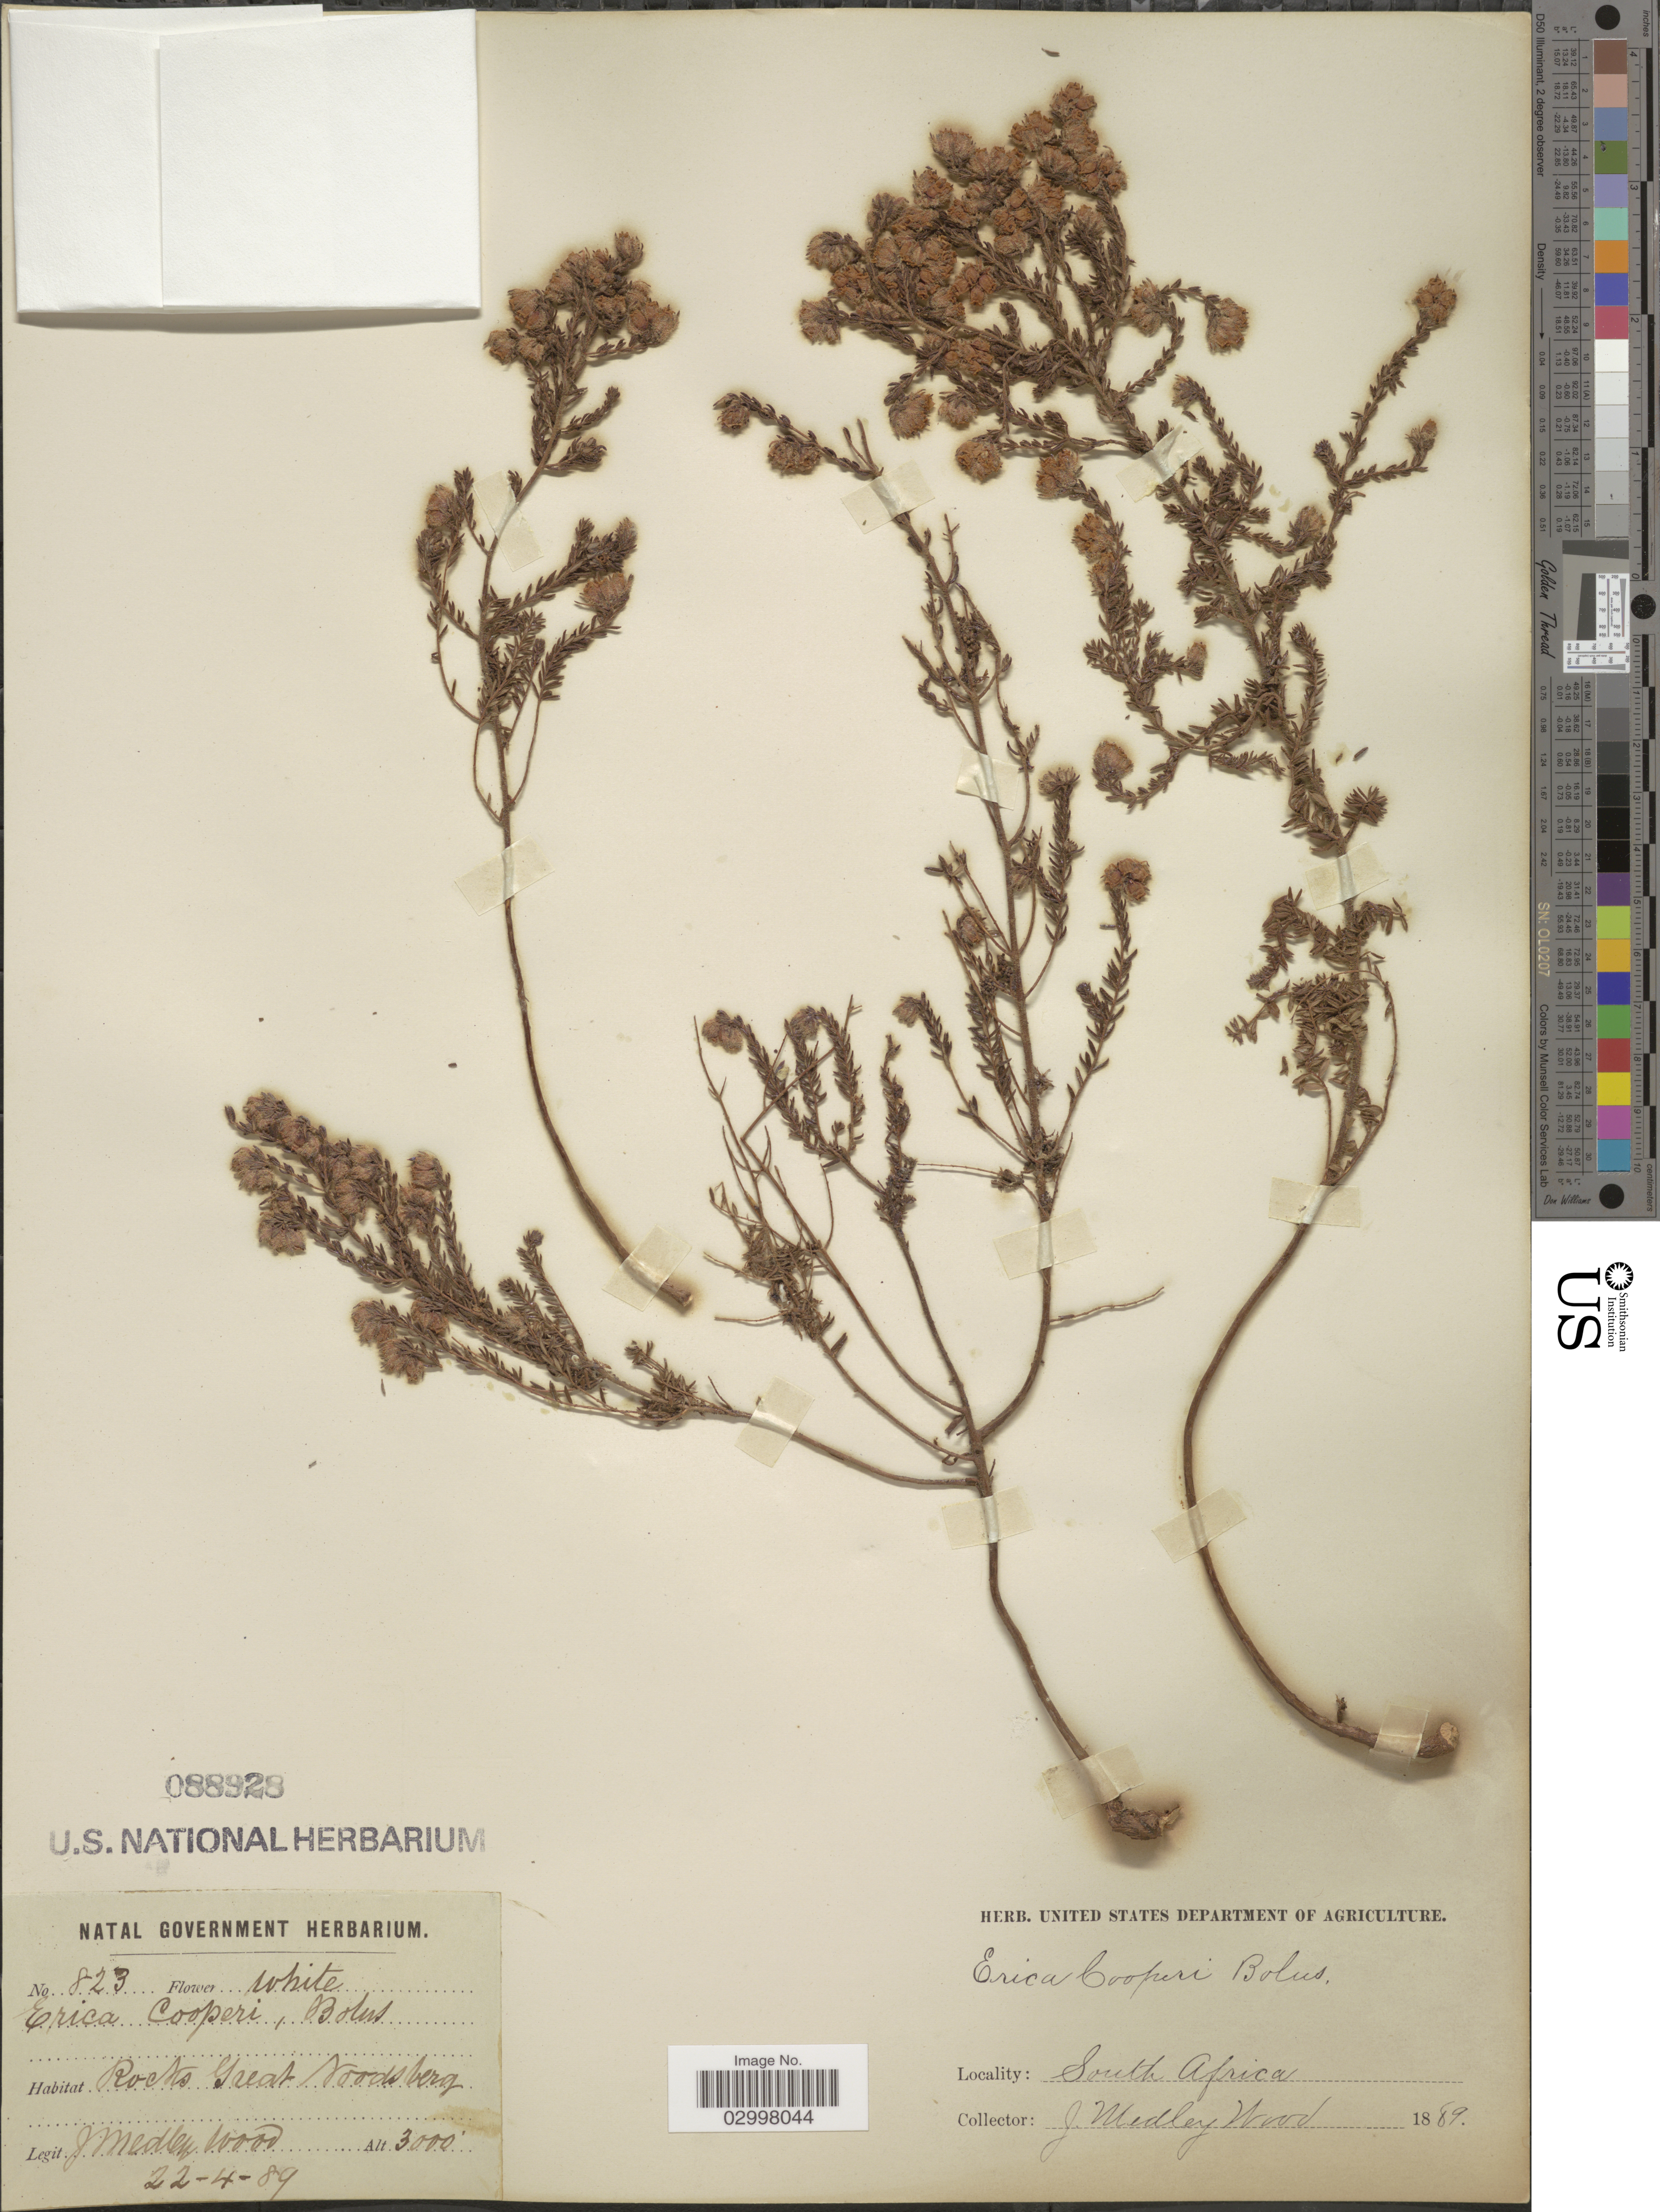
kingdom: Plantae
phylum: Tracheophyta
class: Magnoliopsida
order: Ericales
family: Ericaceae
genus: Erica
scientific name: Erica cooperi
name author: Bolus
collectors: J. Medley Wood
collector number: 823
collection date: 1889-04-22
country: South Africa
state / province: KwaZulu-Natal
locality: Rocks Great Noordsberg.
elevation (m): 914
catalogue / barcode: US 88928